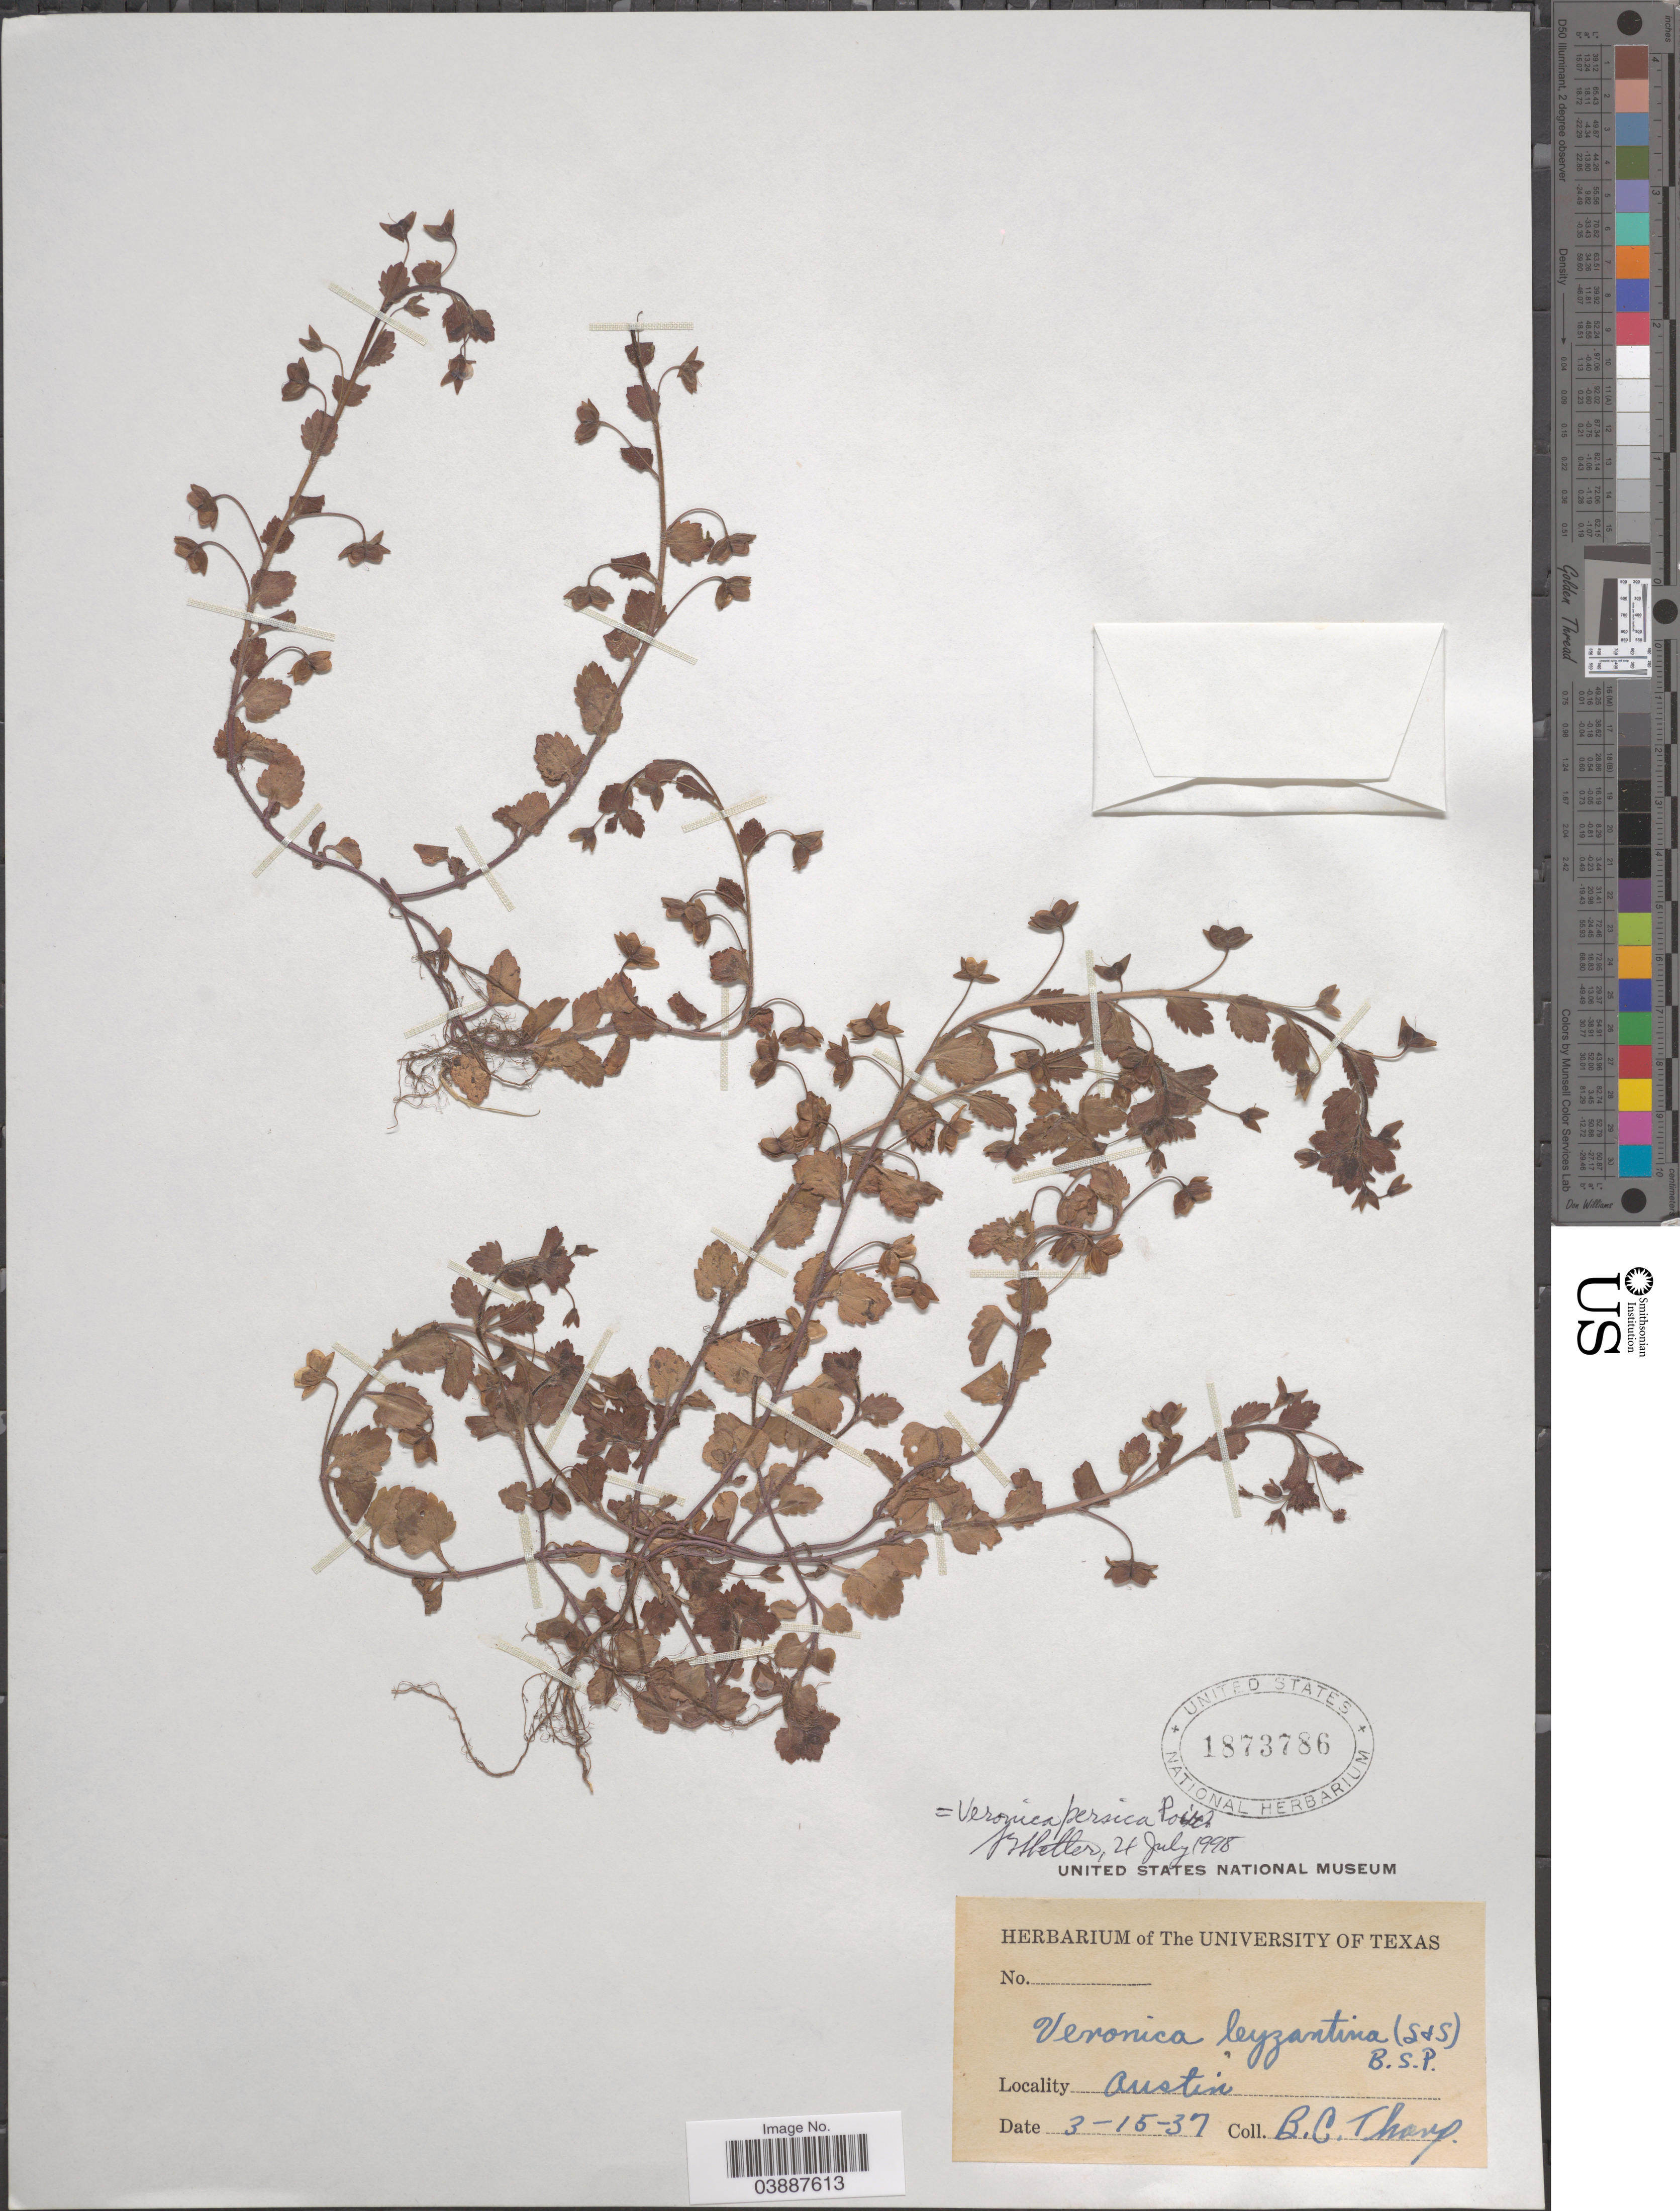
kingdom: Plantae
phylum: Tracheophyta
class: Magnoliopsida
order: Lamiales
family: Plantaginaceae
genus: Veronica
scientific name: Veronica persica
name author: Poir.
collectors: B. C. Tharp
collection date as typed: Transcribed d/m/y: 15/3/37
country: United States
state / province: Texas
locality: Austin.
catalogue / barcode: US 1873786